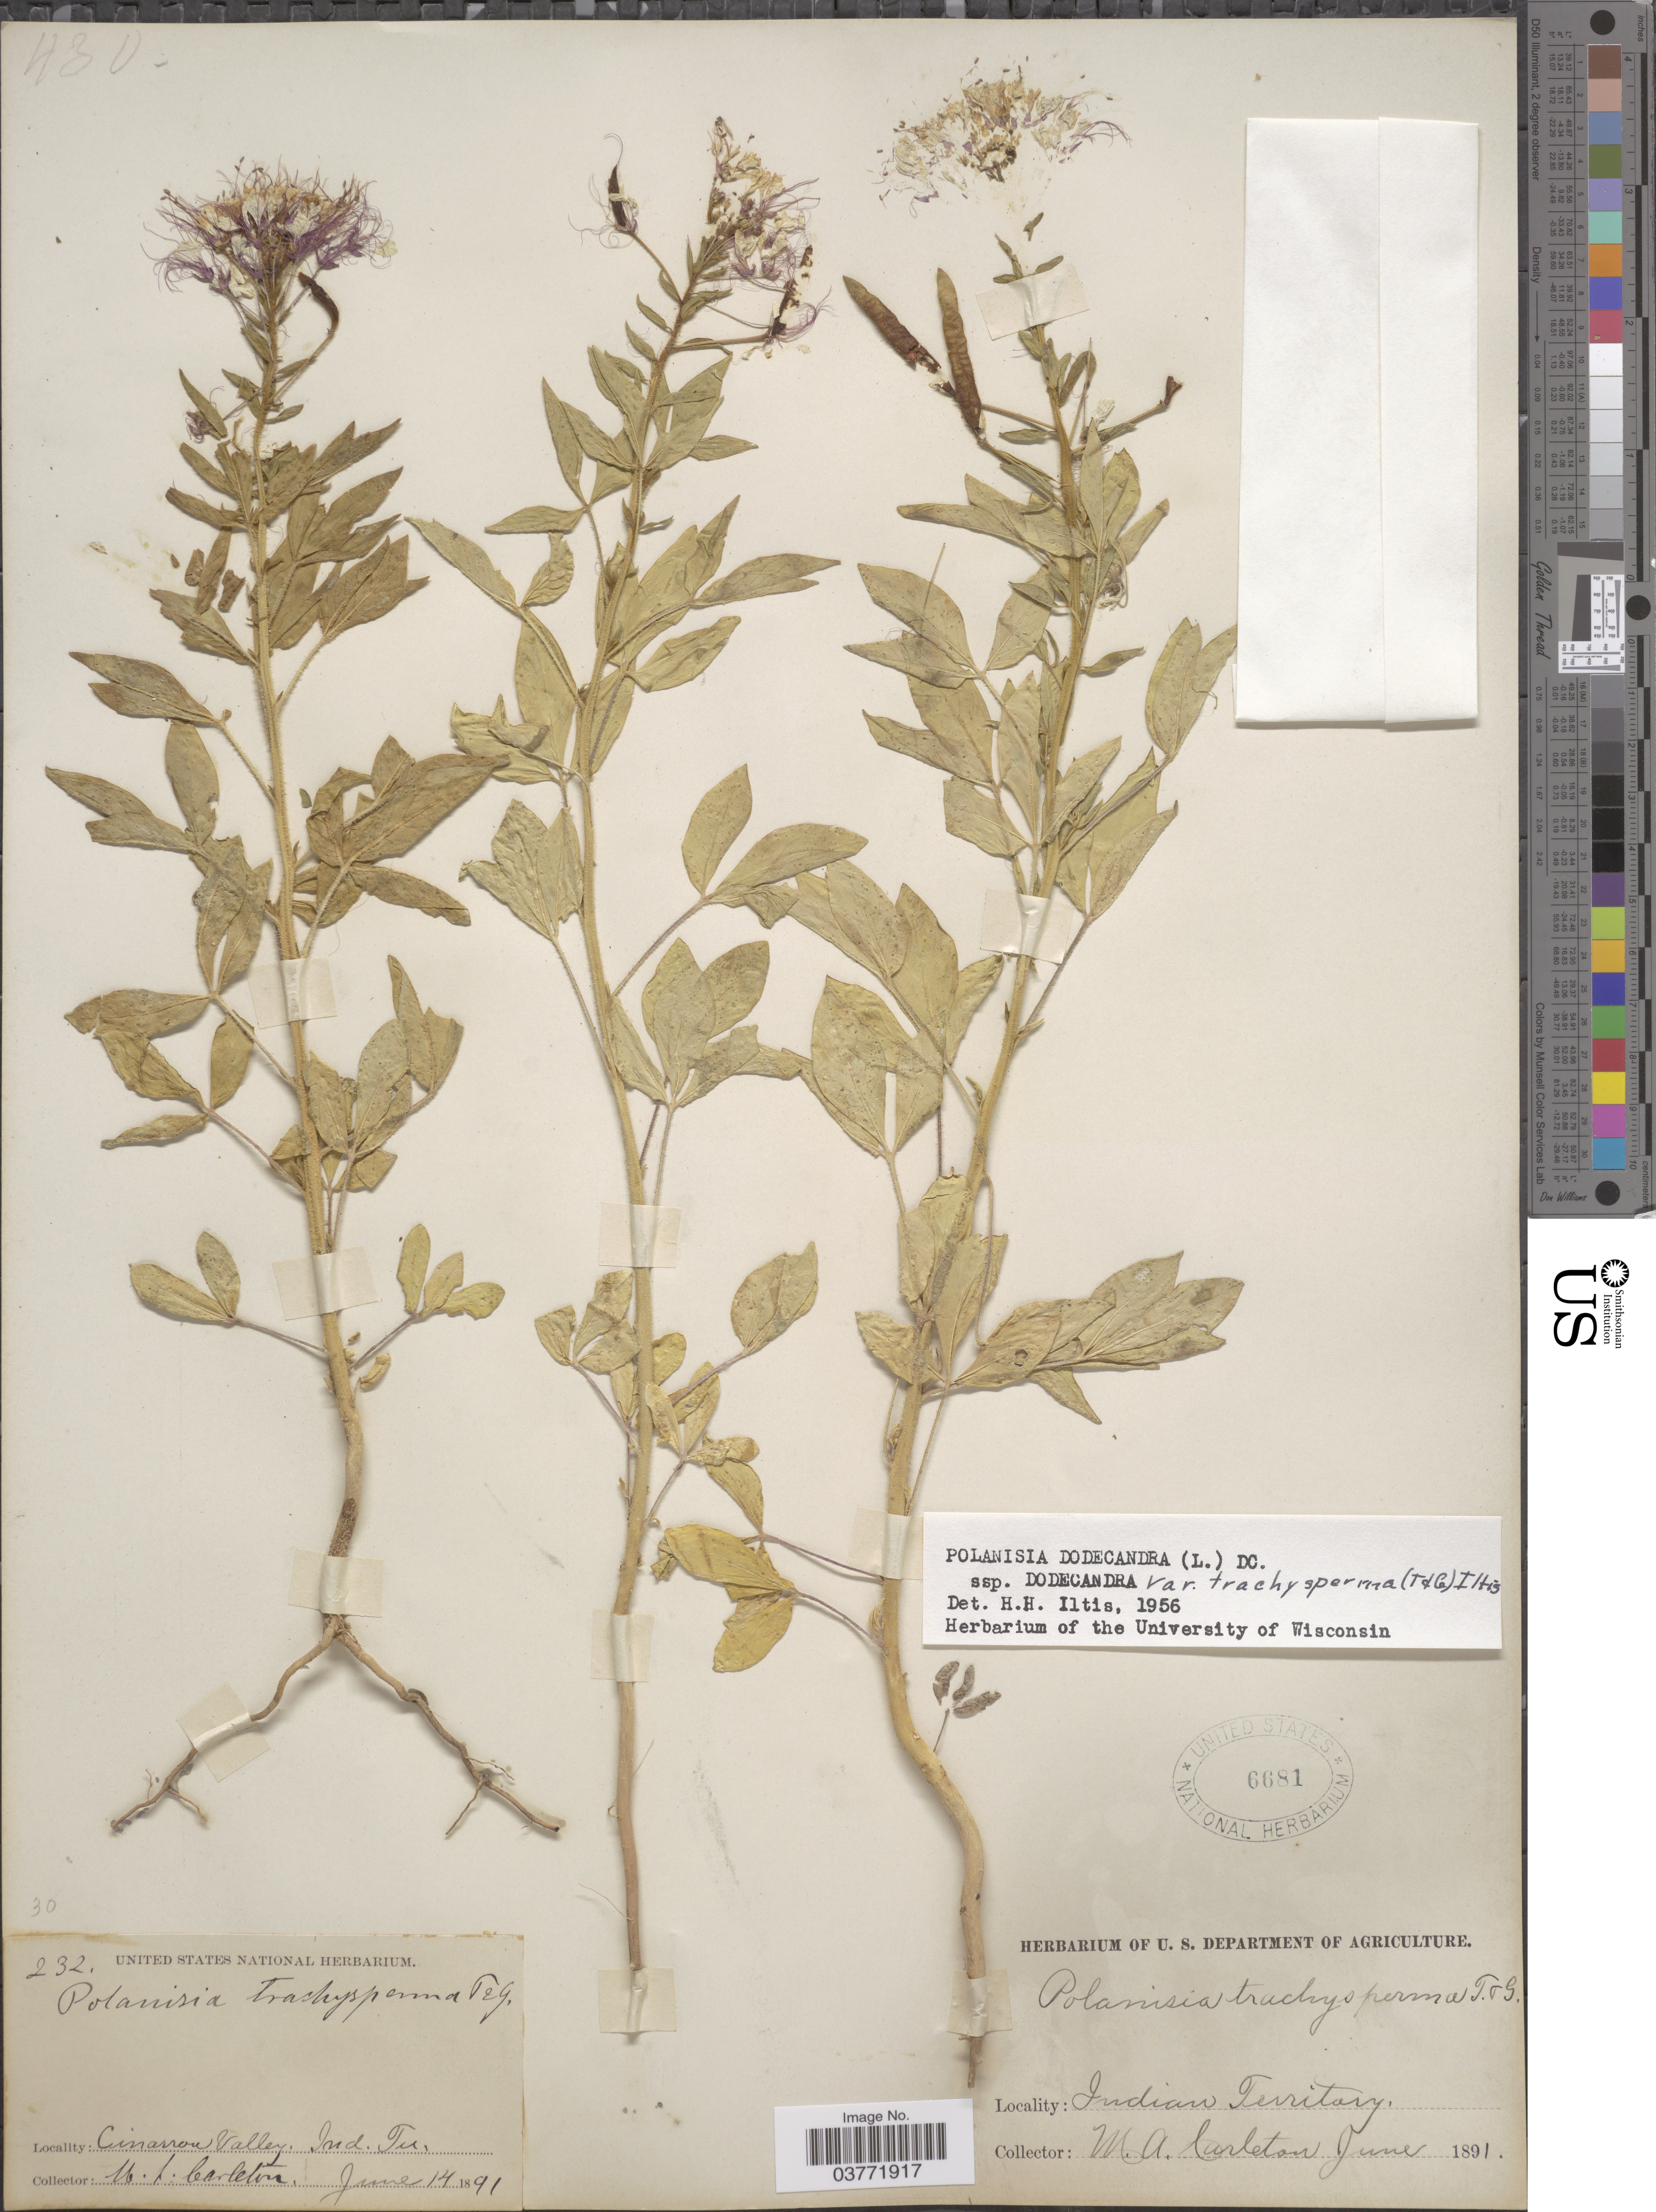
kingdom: Plantae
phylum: Tracheophyta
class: Magnoliopsida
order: Brassicales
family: Cleomaceae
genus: Polanisia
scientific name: Polanisia trachysperma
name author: Torr. & A. Gray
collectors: M. A. Carleton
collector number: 232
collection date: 1891-06-14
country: United States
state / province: Oklahoma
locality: Cinarron Valley. Indian Territory.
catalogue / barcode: US 6681